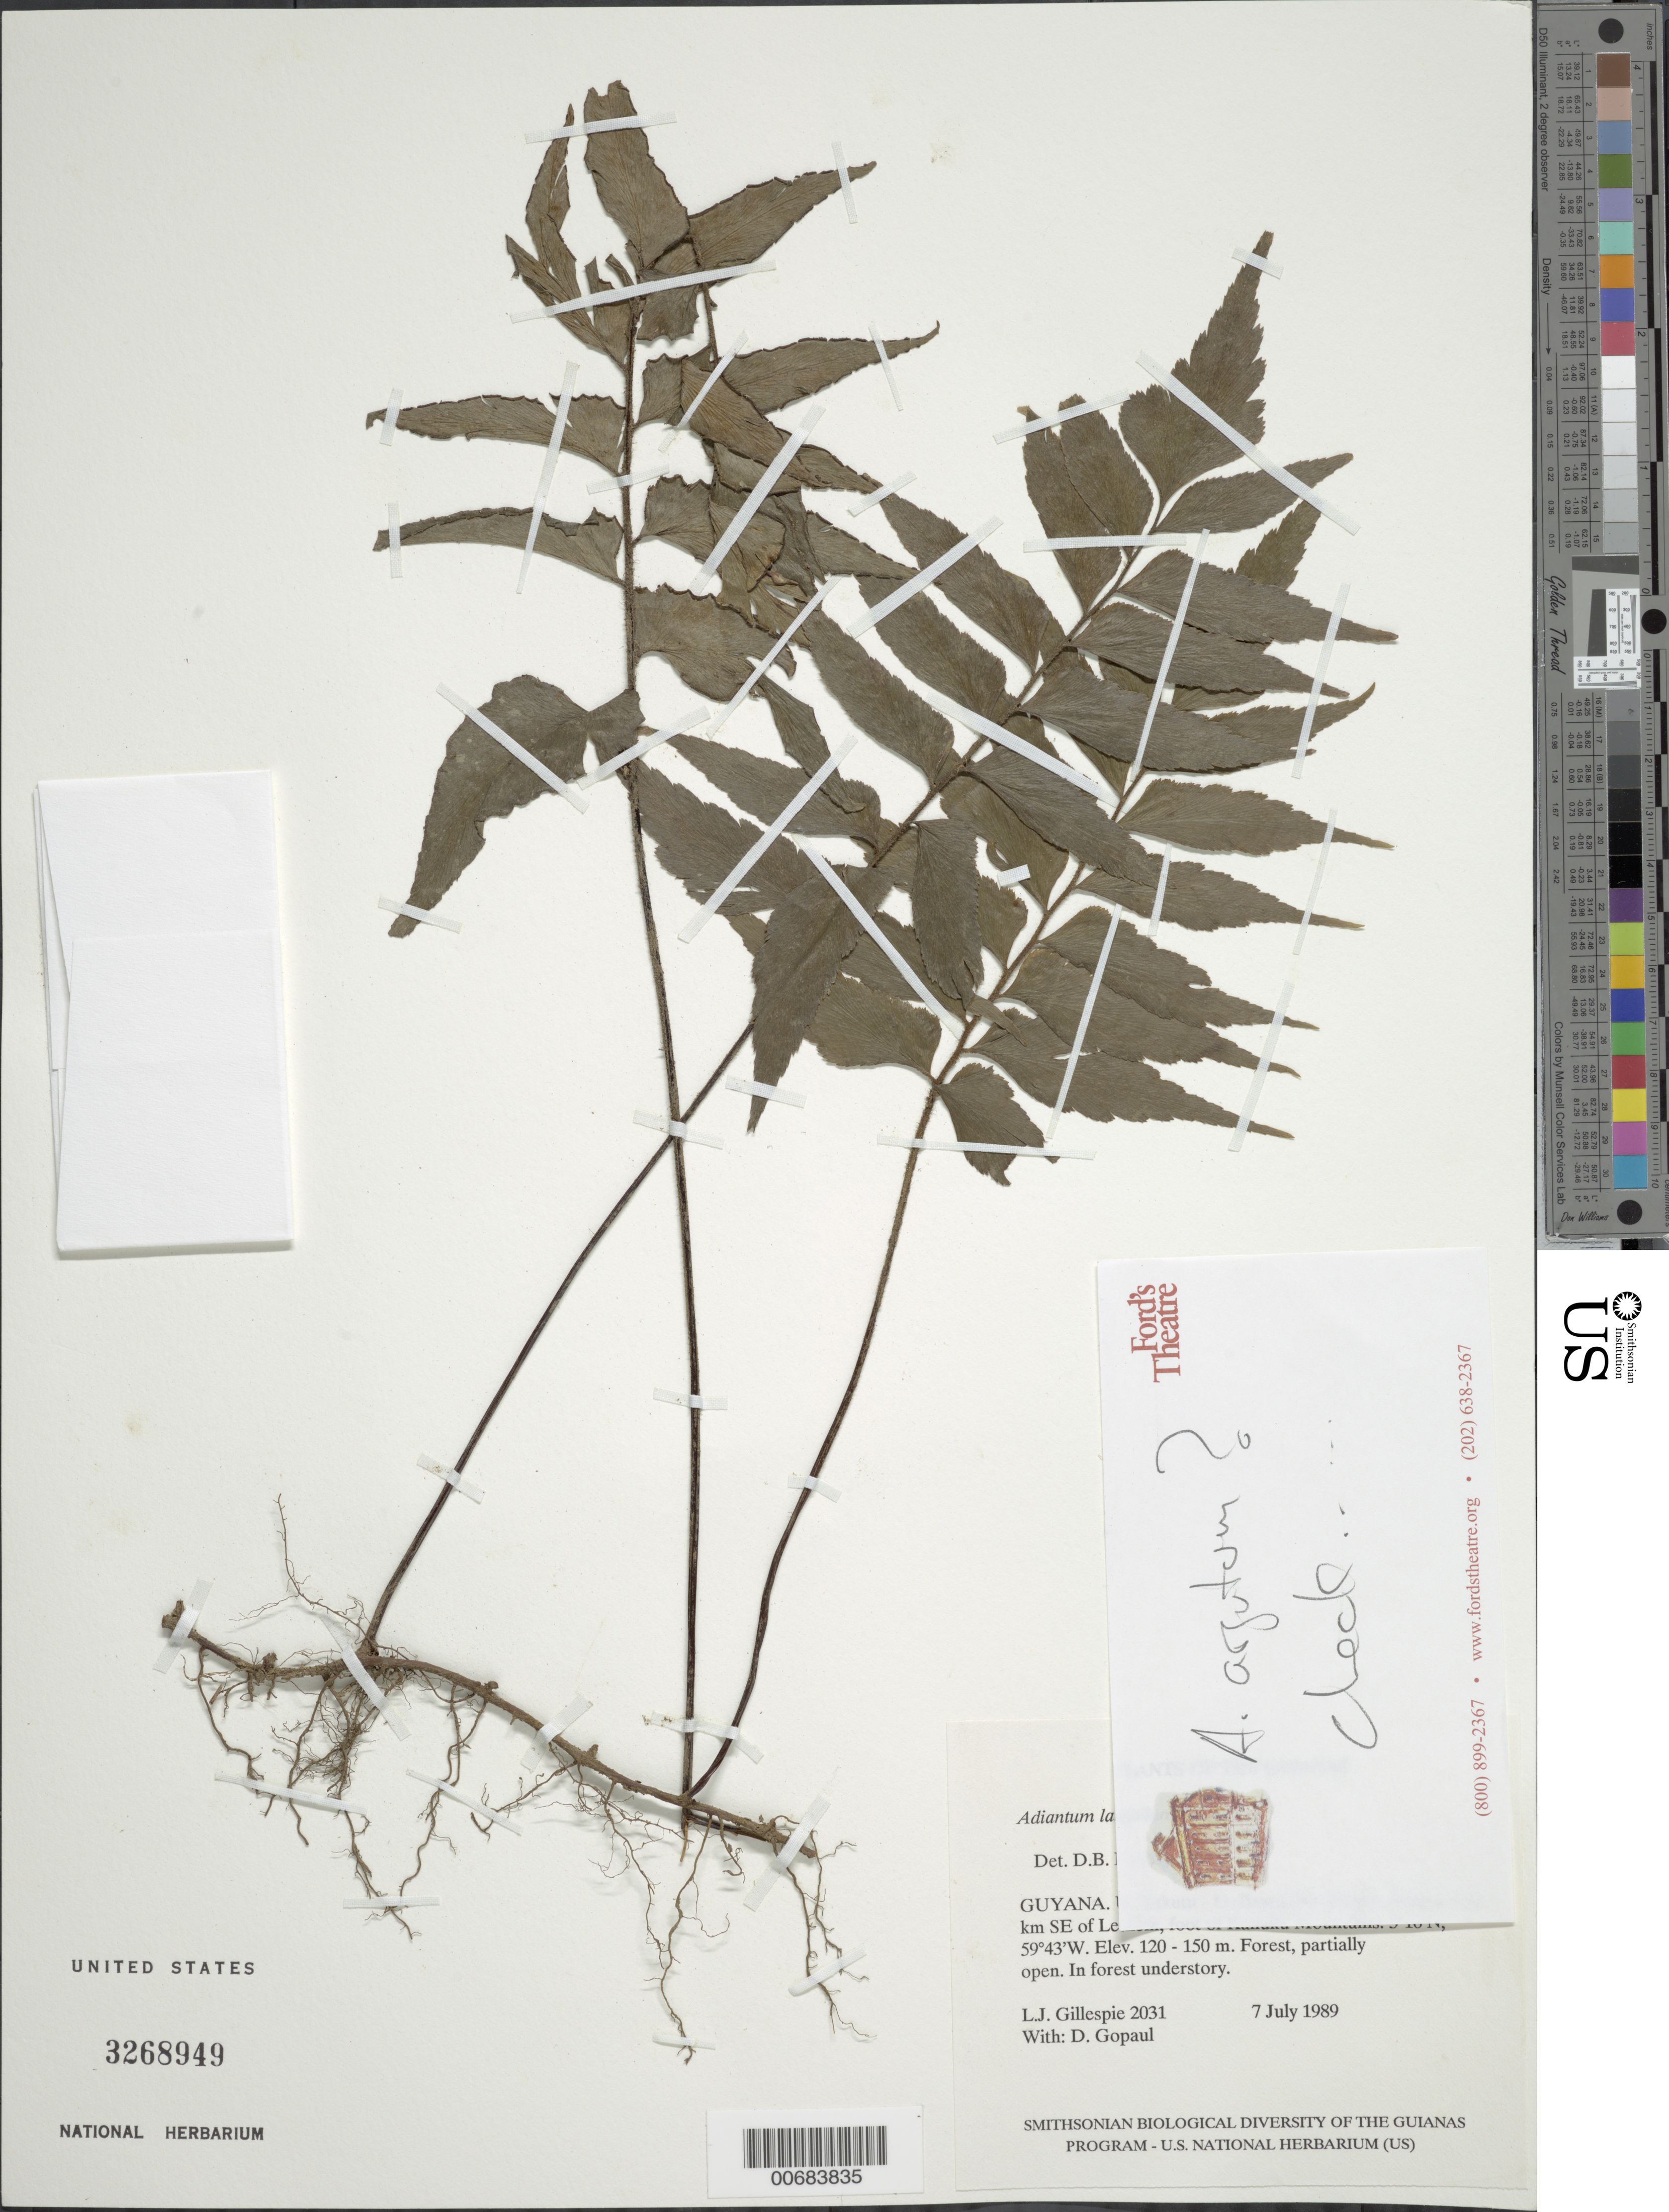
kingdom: Plantae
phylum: Tracheophyta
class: Polypodiopsida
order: Polypodiales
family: Pteridaceae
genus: Adiantum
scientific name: Adiantum argutum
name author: Splitg.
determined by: Boudrie, M.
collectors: L. J. Gillespie & D. Gopaul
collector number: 2031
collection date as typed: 7 July 1989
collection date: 1989-07-07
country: Guyana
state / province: U. Takutu-U. Essequibo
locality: Kuma, ±15 km SE of Lethem, foot of Kanuku Mountains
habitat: Forest, partially open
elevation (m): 120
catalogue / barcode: US 3268949